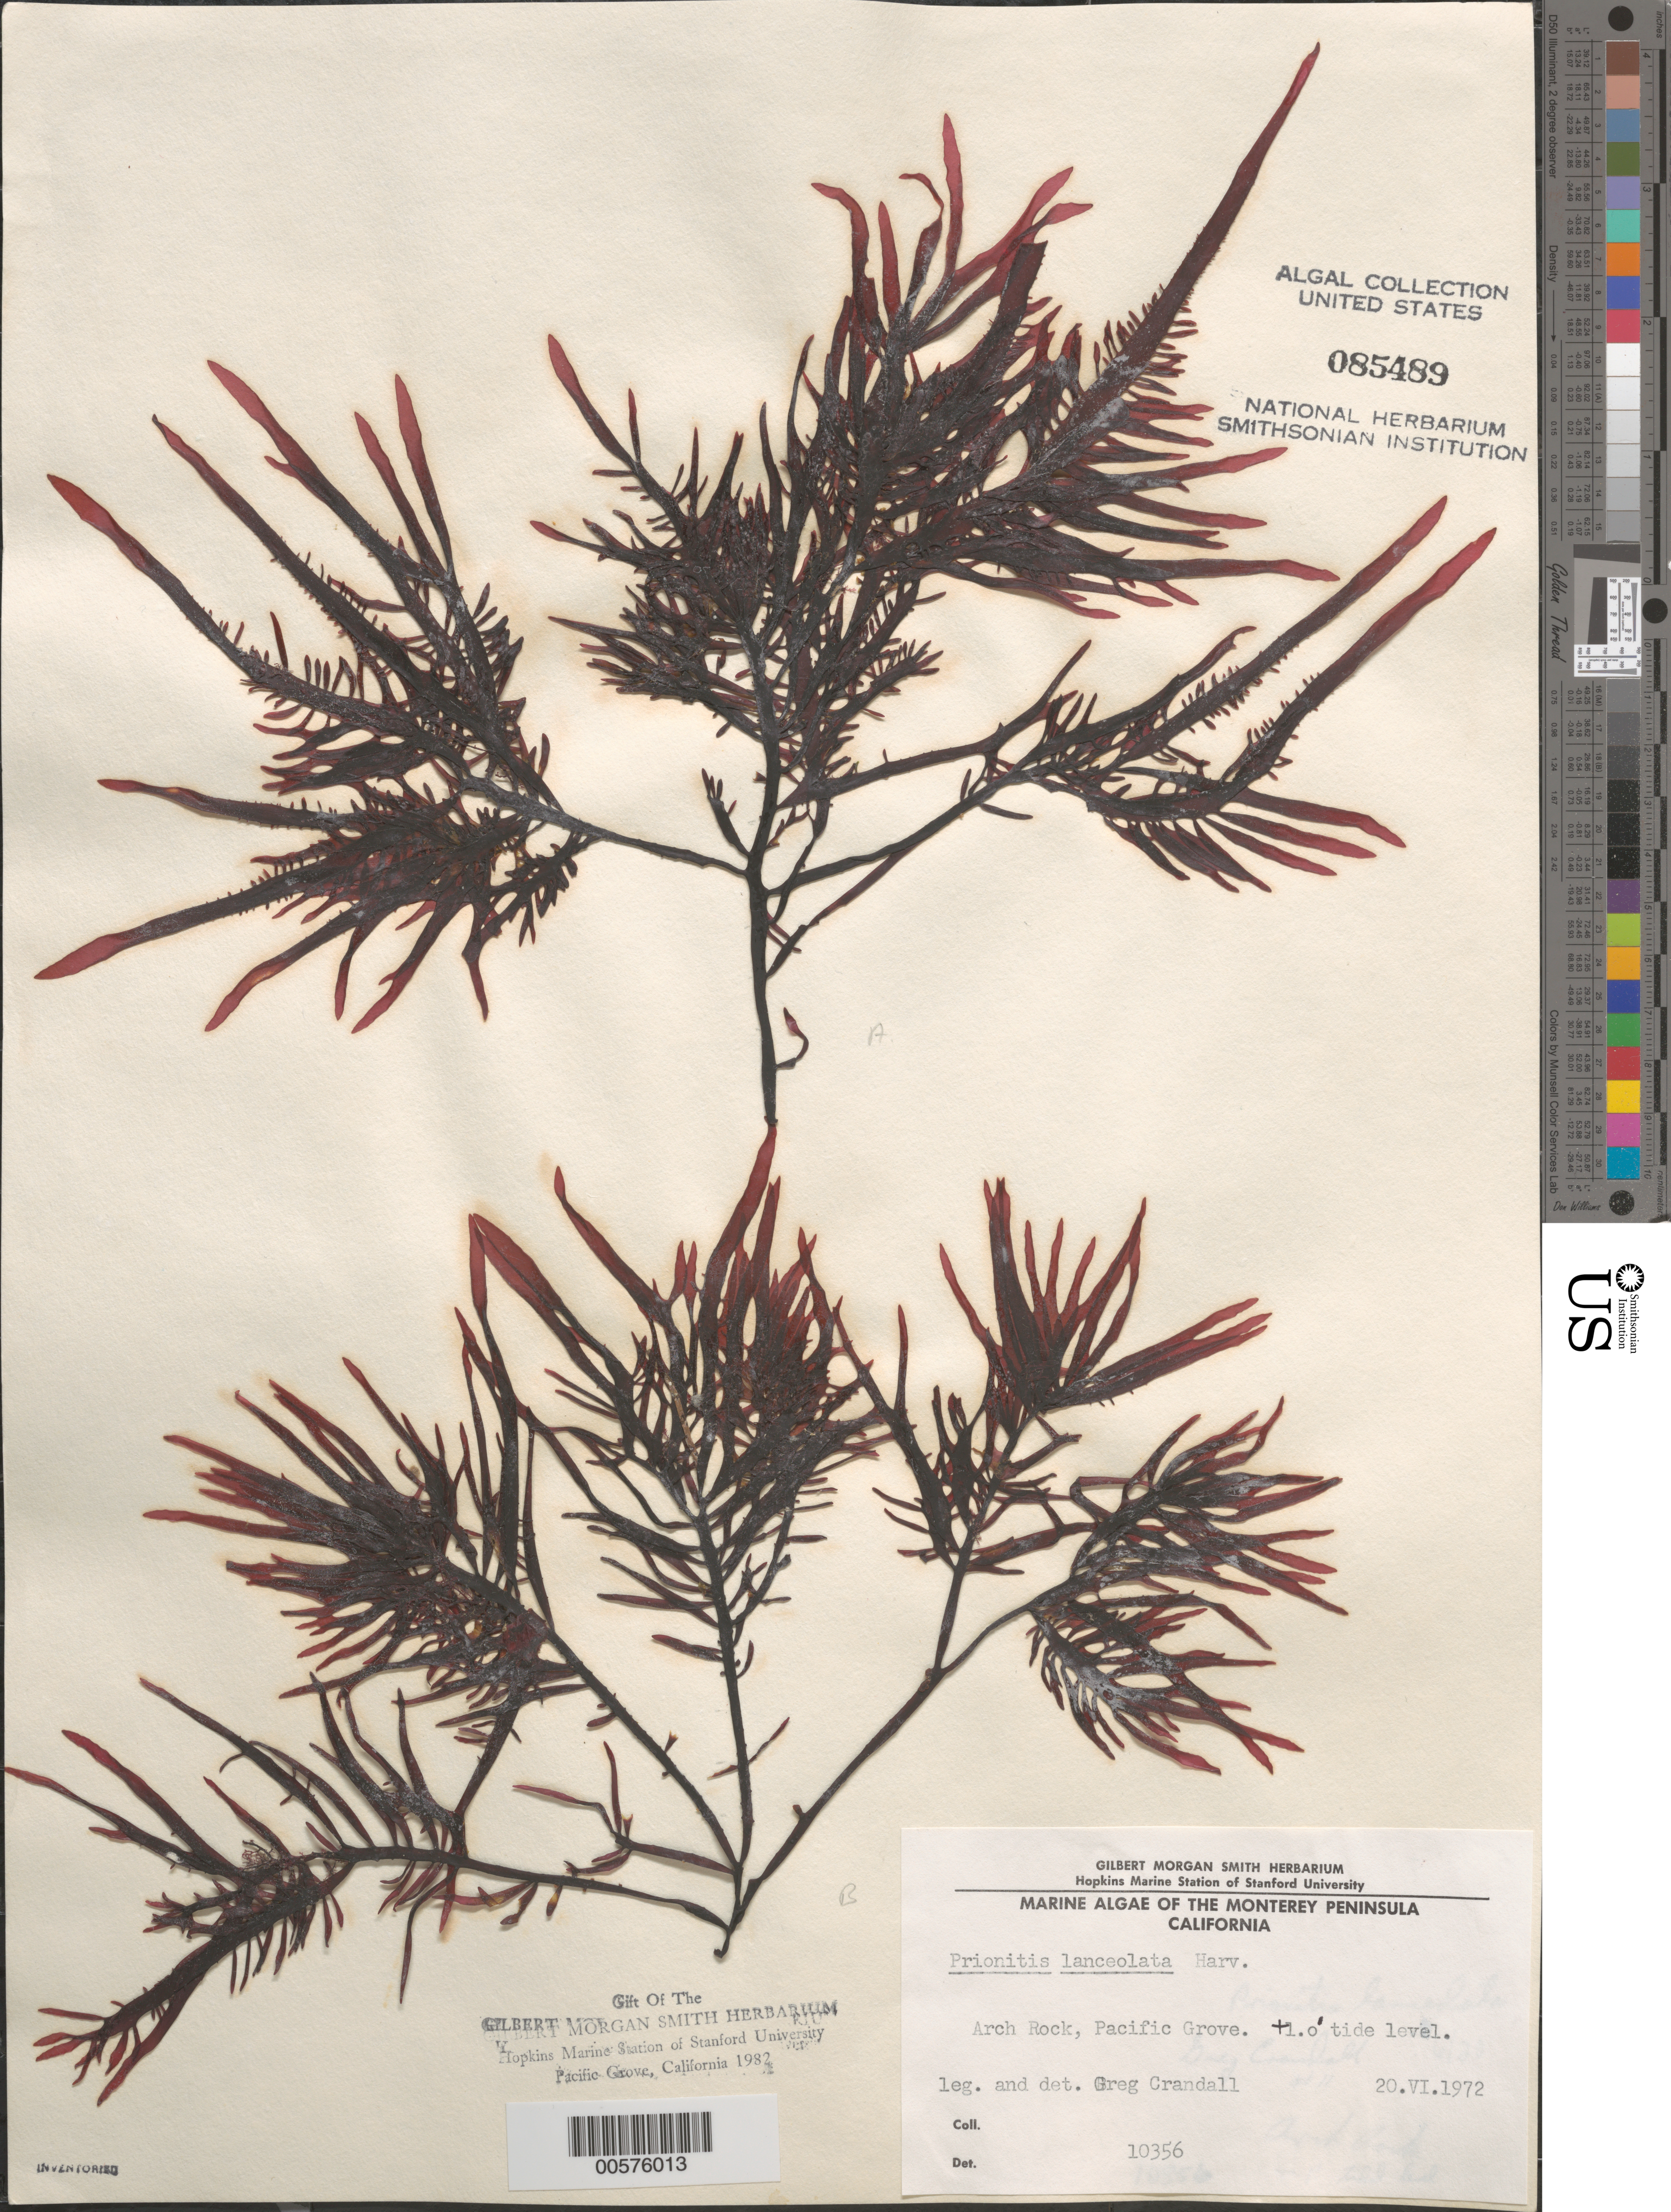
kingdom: Plantae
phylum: Rhodophyta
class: Florideophyceae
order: Cryptonemiales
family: Cryptonemiaceae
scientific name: Prionitis lanceolata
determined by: Crandall, G.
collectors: G. Crandall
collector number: IAA 10356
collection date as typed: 20 Jun 1972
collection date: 1972-06-20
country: United States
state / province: California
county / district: Monterey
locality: Arch Rock, Pacific Grove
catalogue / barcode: US 85489